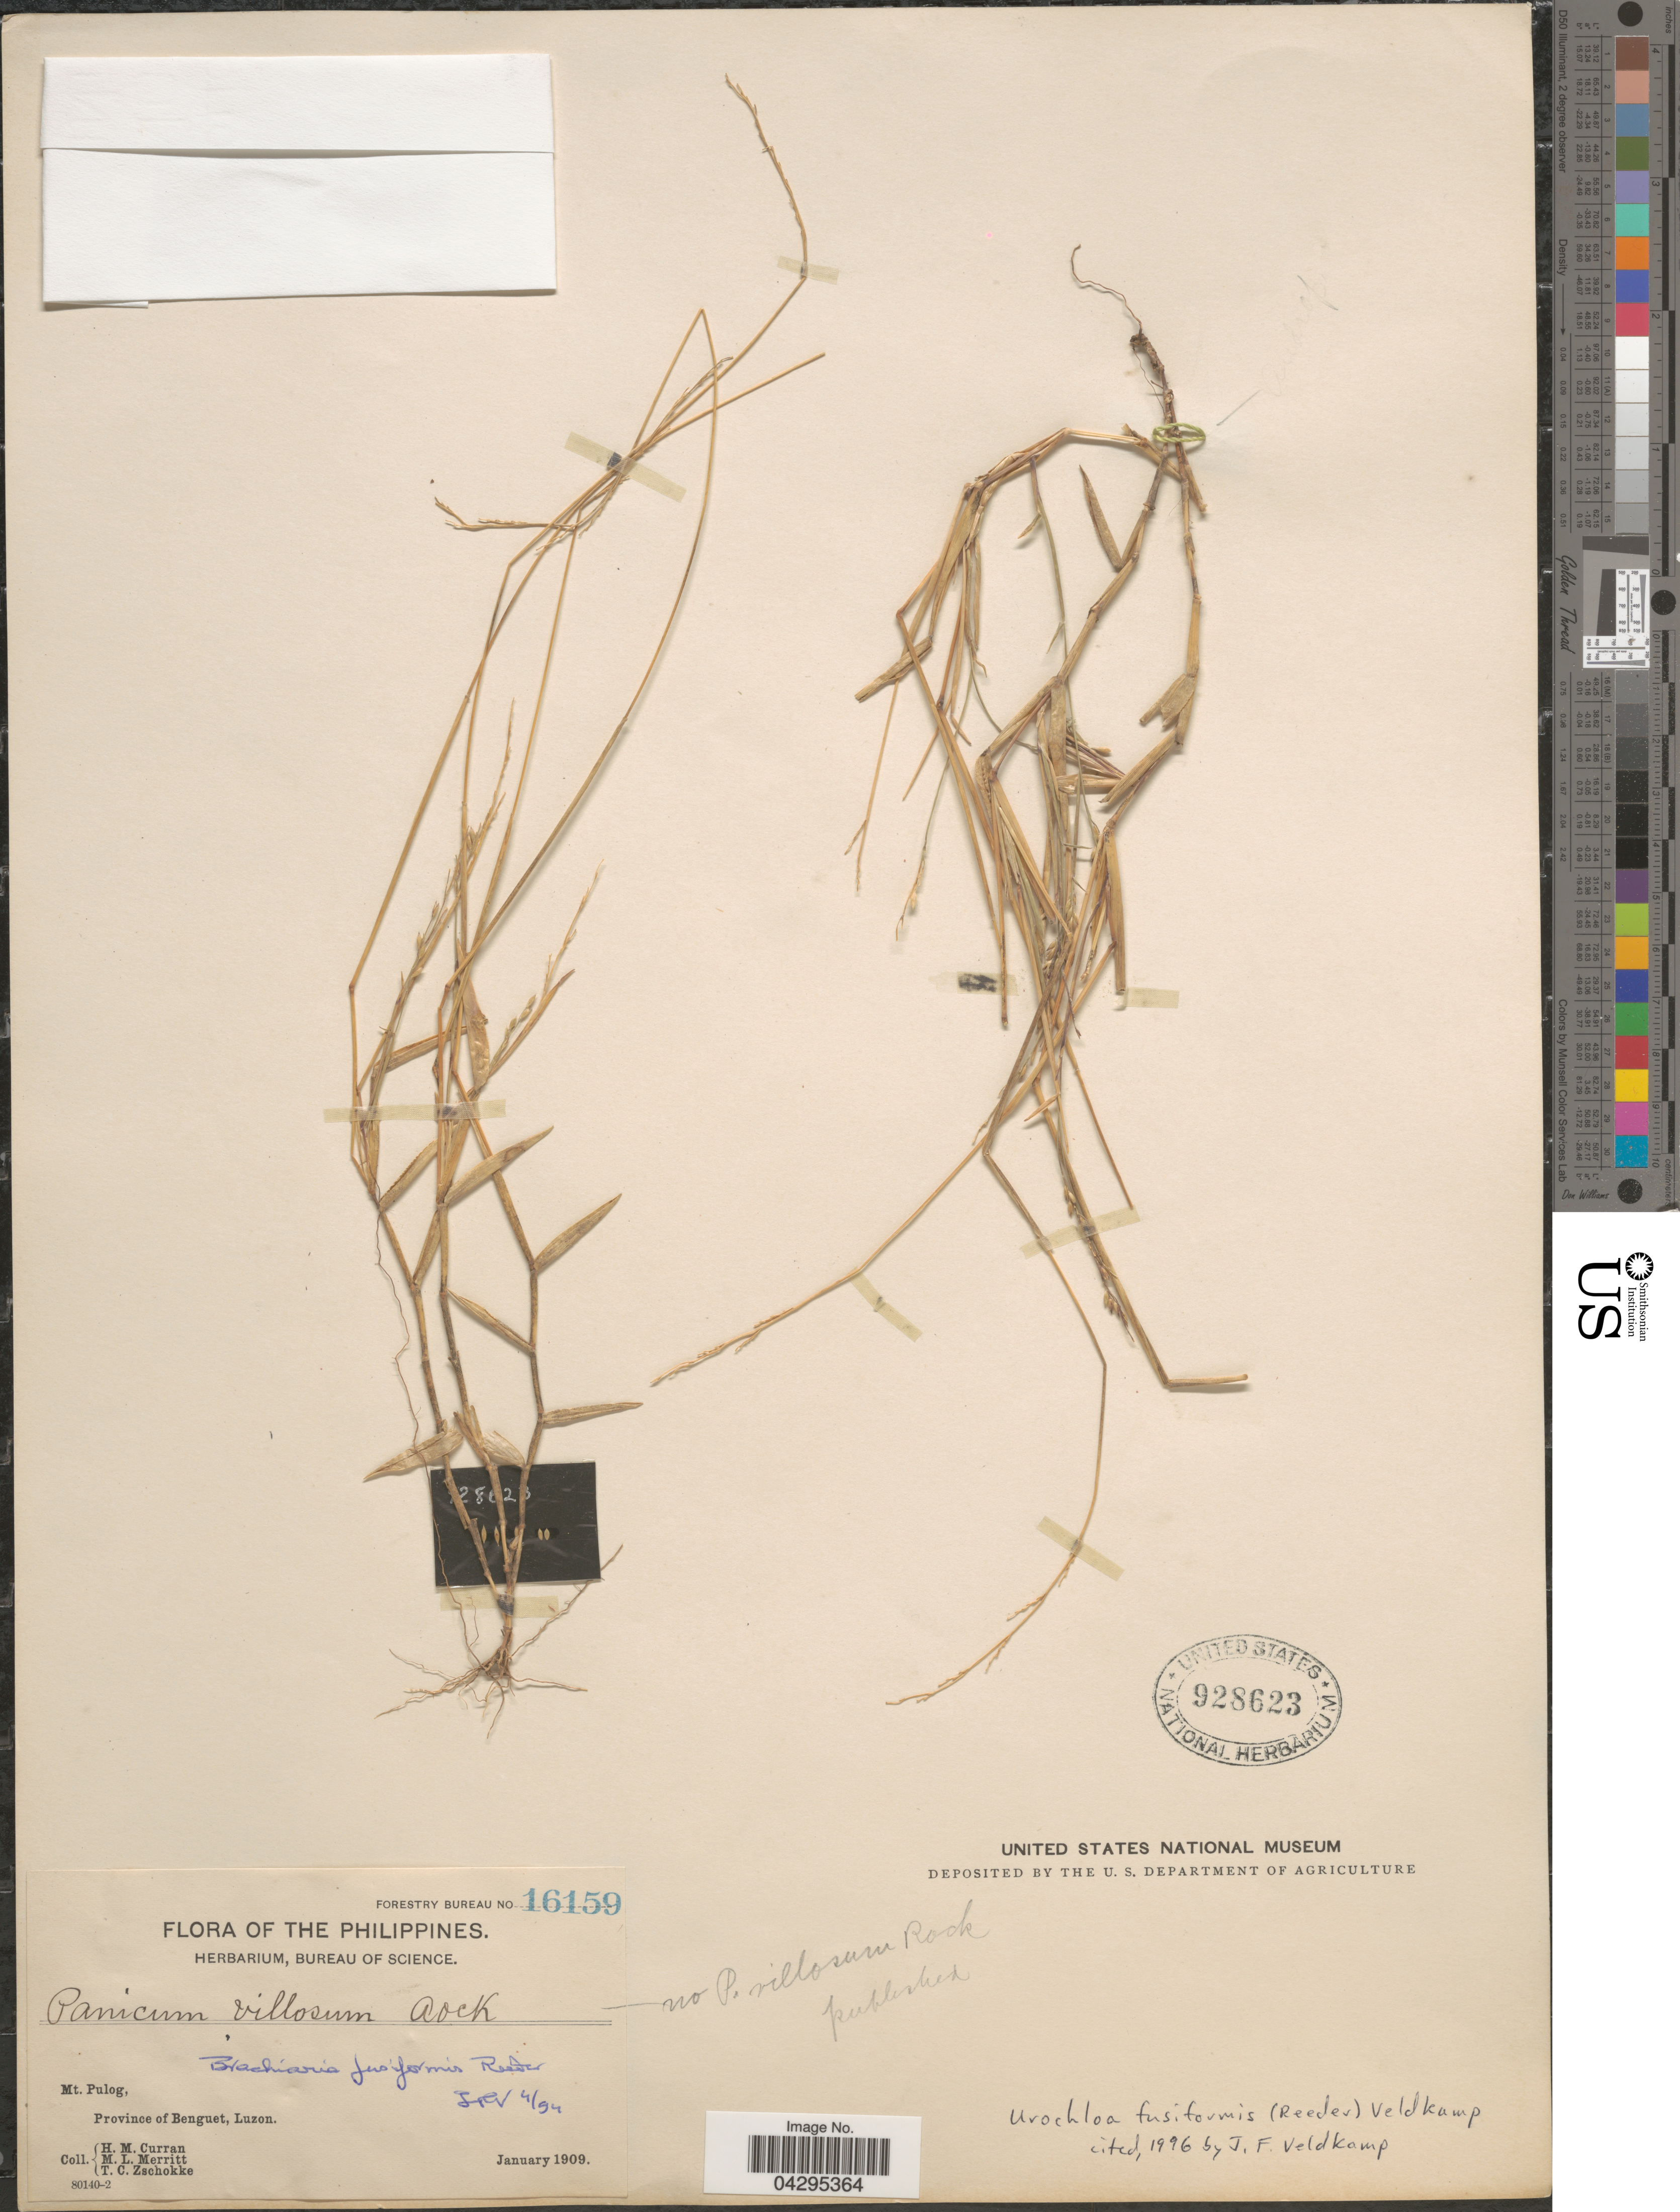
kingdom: Plantae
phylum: Tracheophyta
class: Liliopsida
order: Poales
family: Poaceae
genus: Urochloa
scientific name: Urochloa fusiformis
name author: (Reeder) Veldkamp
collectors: H. M. Curran, M. L. Merritt & T. C. Zschokke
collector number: Forestry Bureau 16159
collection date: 1909-01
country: Philippines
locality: Mt. Pulog, Province of Benguet, Luzon.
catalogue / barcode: US 928623